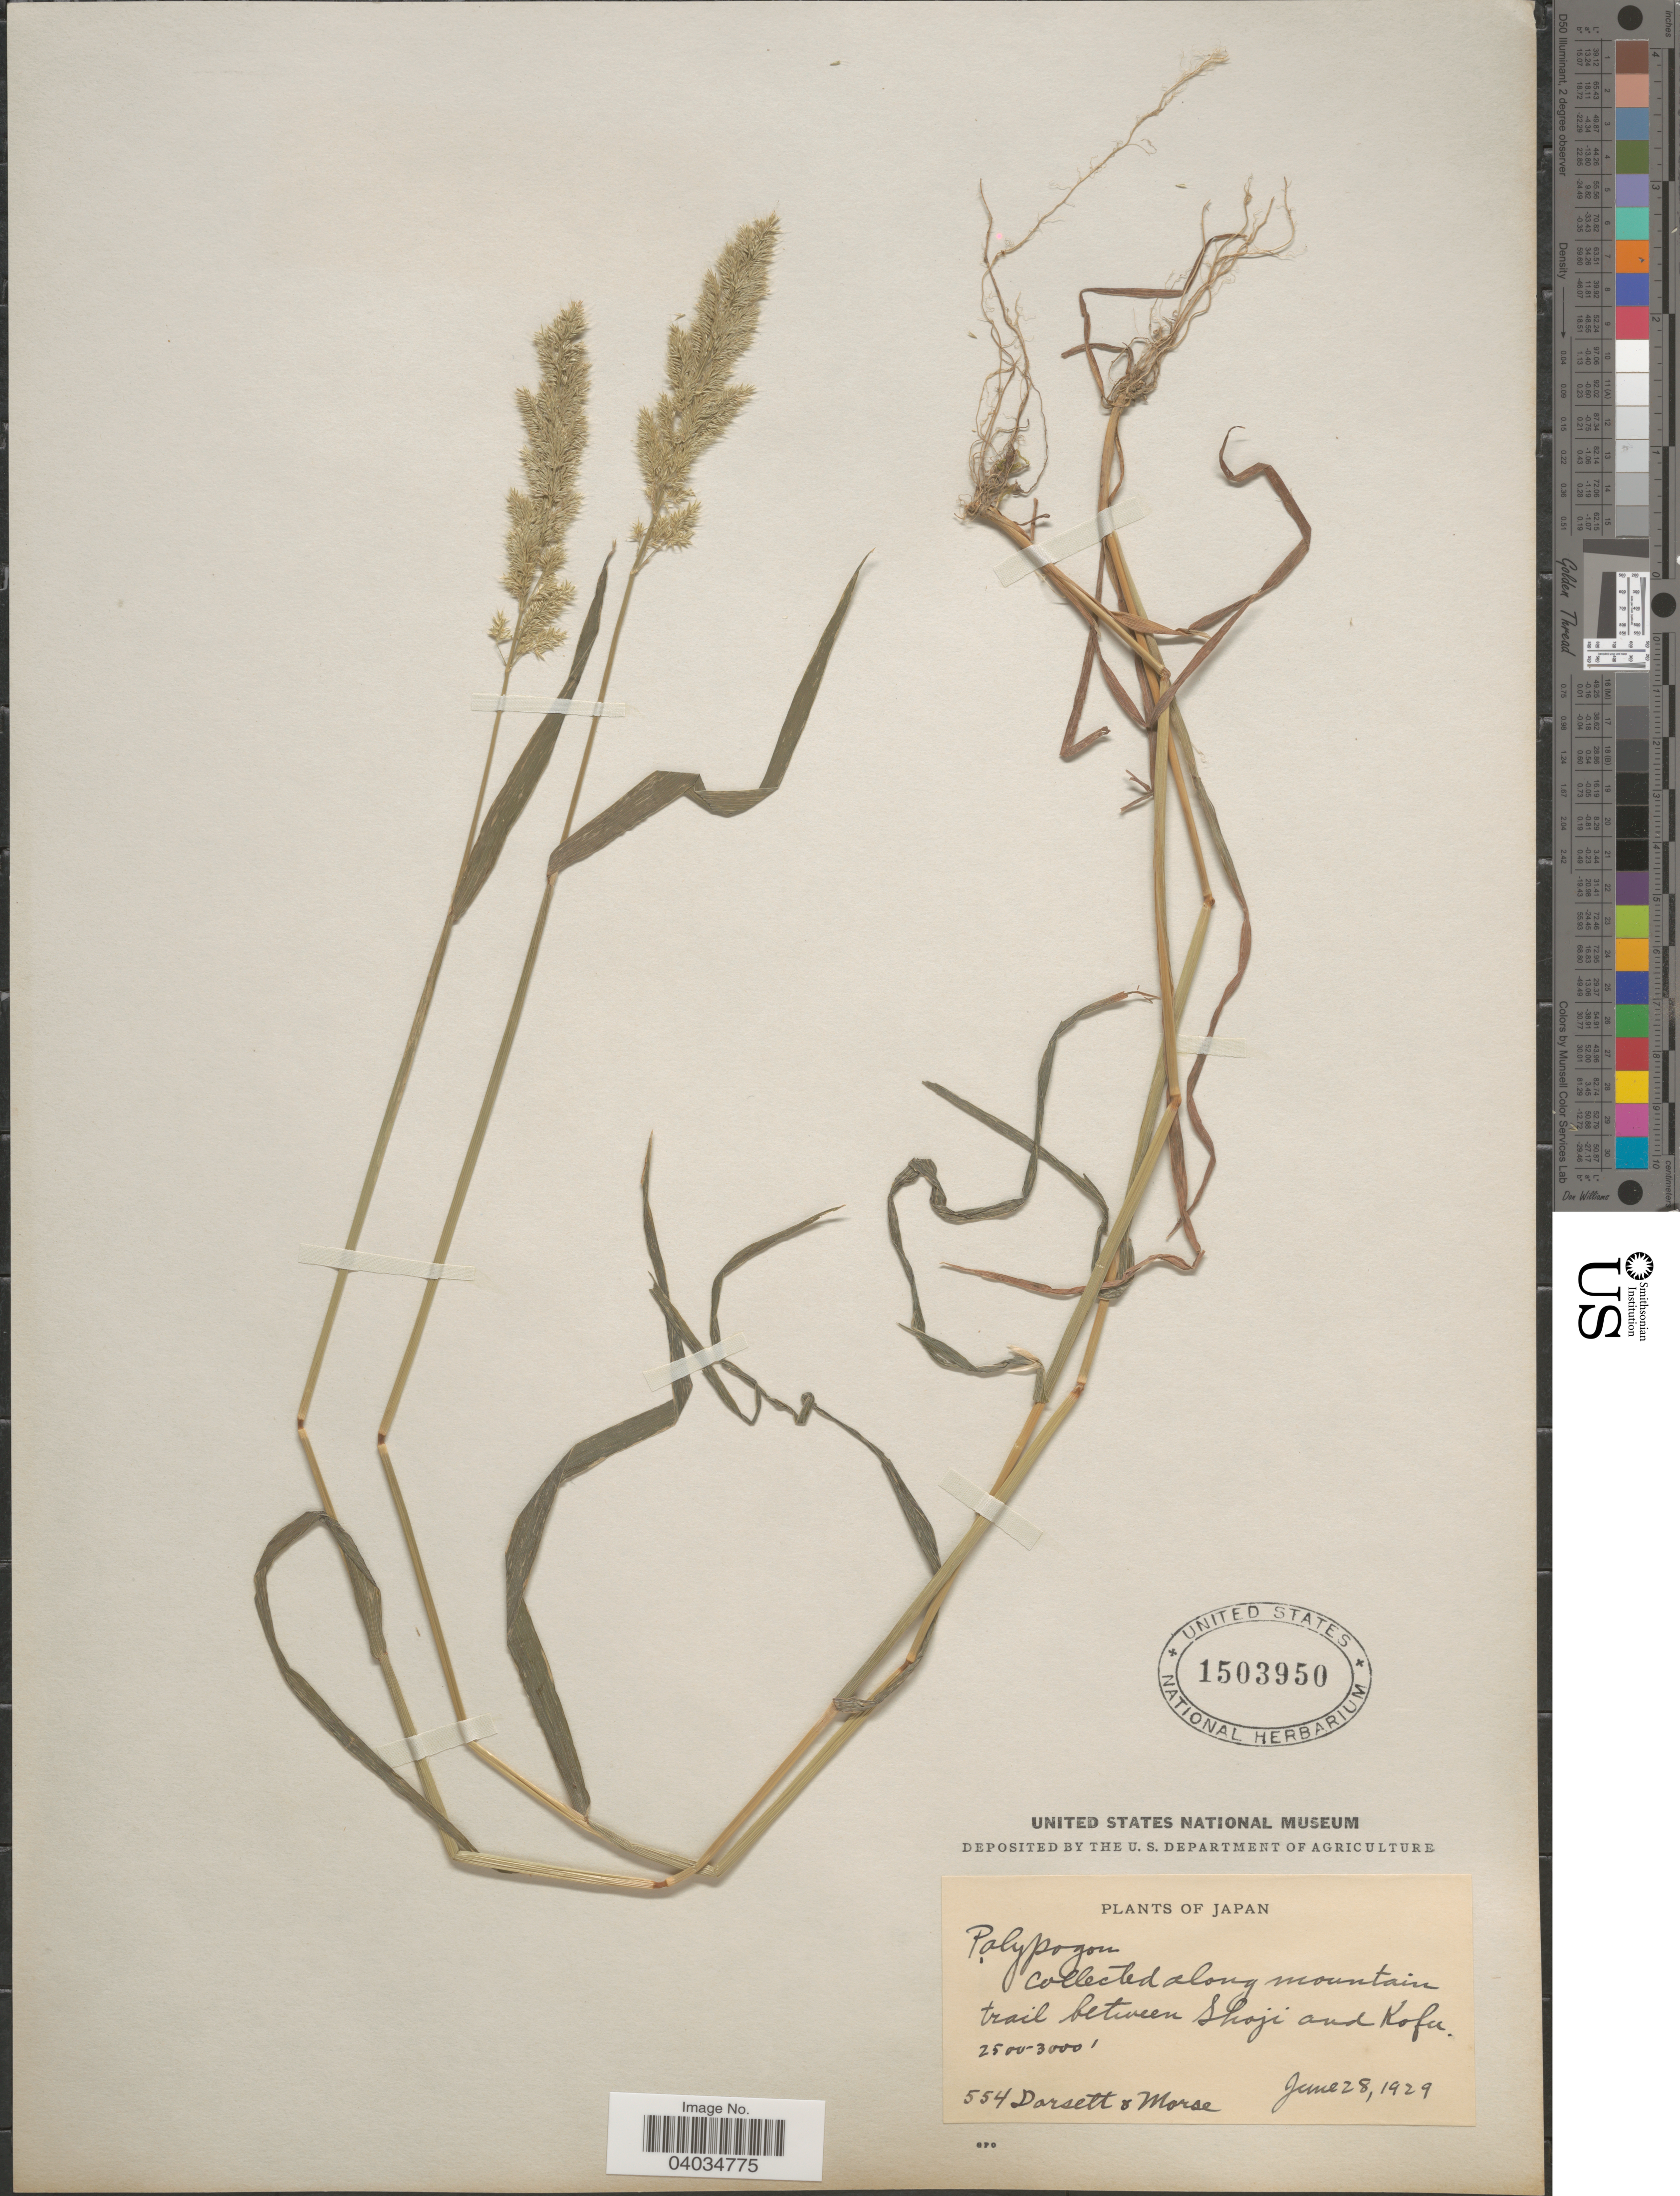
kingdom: Plantae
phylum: Tracheophyta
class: Liliopsida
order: Poales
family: Poaceae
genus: Polypogon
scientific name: Polypogon sp.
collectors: -- Dorsett & -. Morse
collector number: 554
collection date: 1929-06-28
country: Japan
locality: Along mountain trail between Shoji and Kofu.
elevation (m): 762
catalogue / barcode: US 1503950